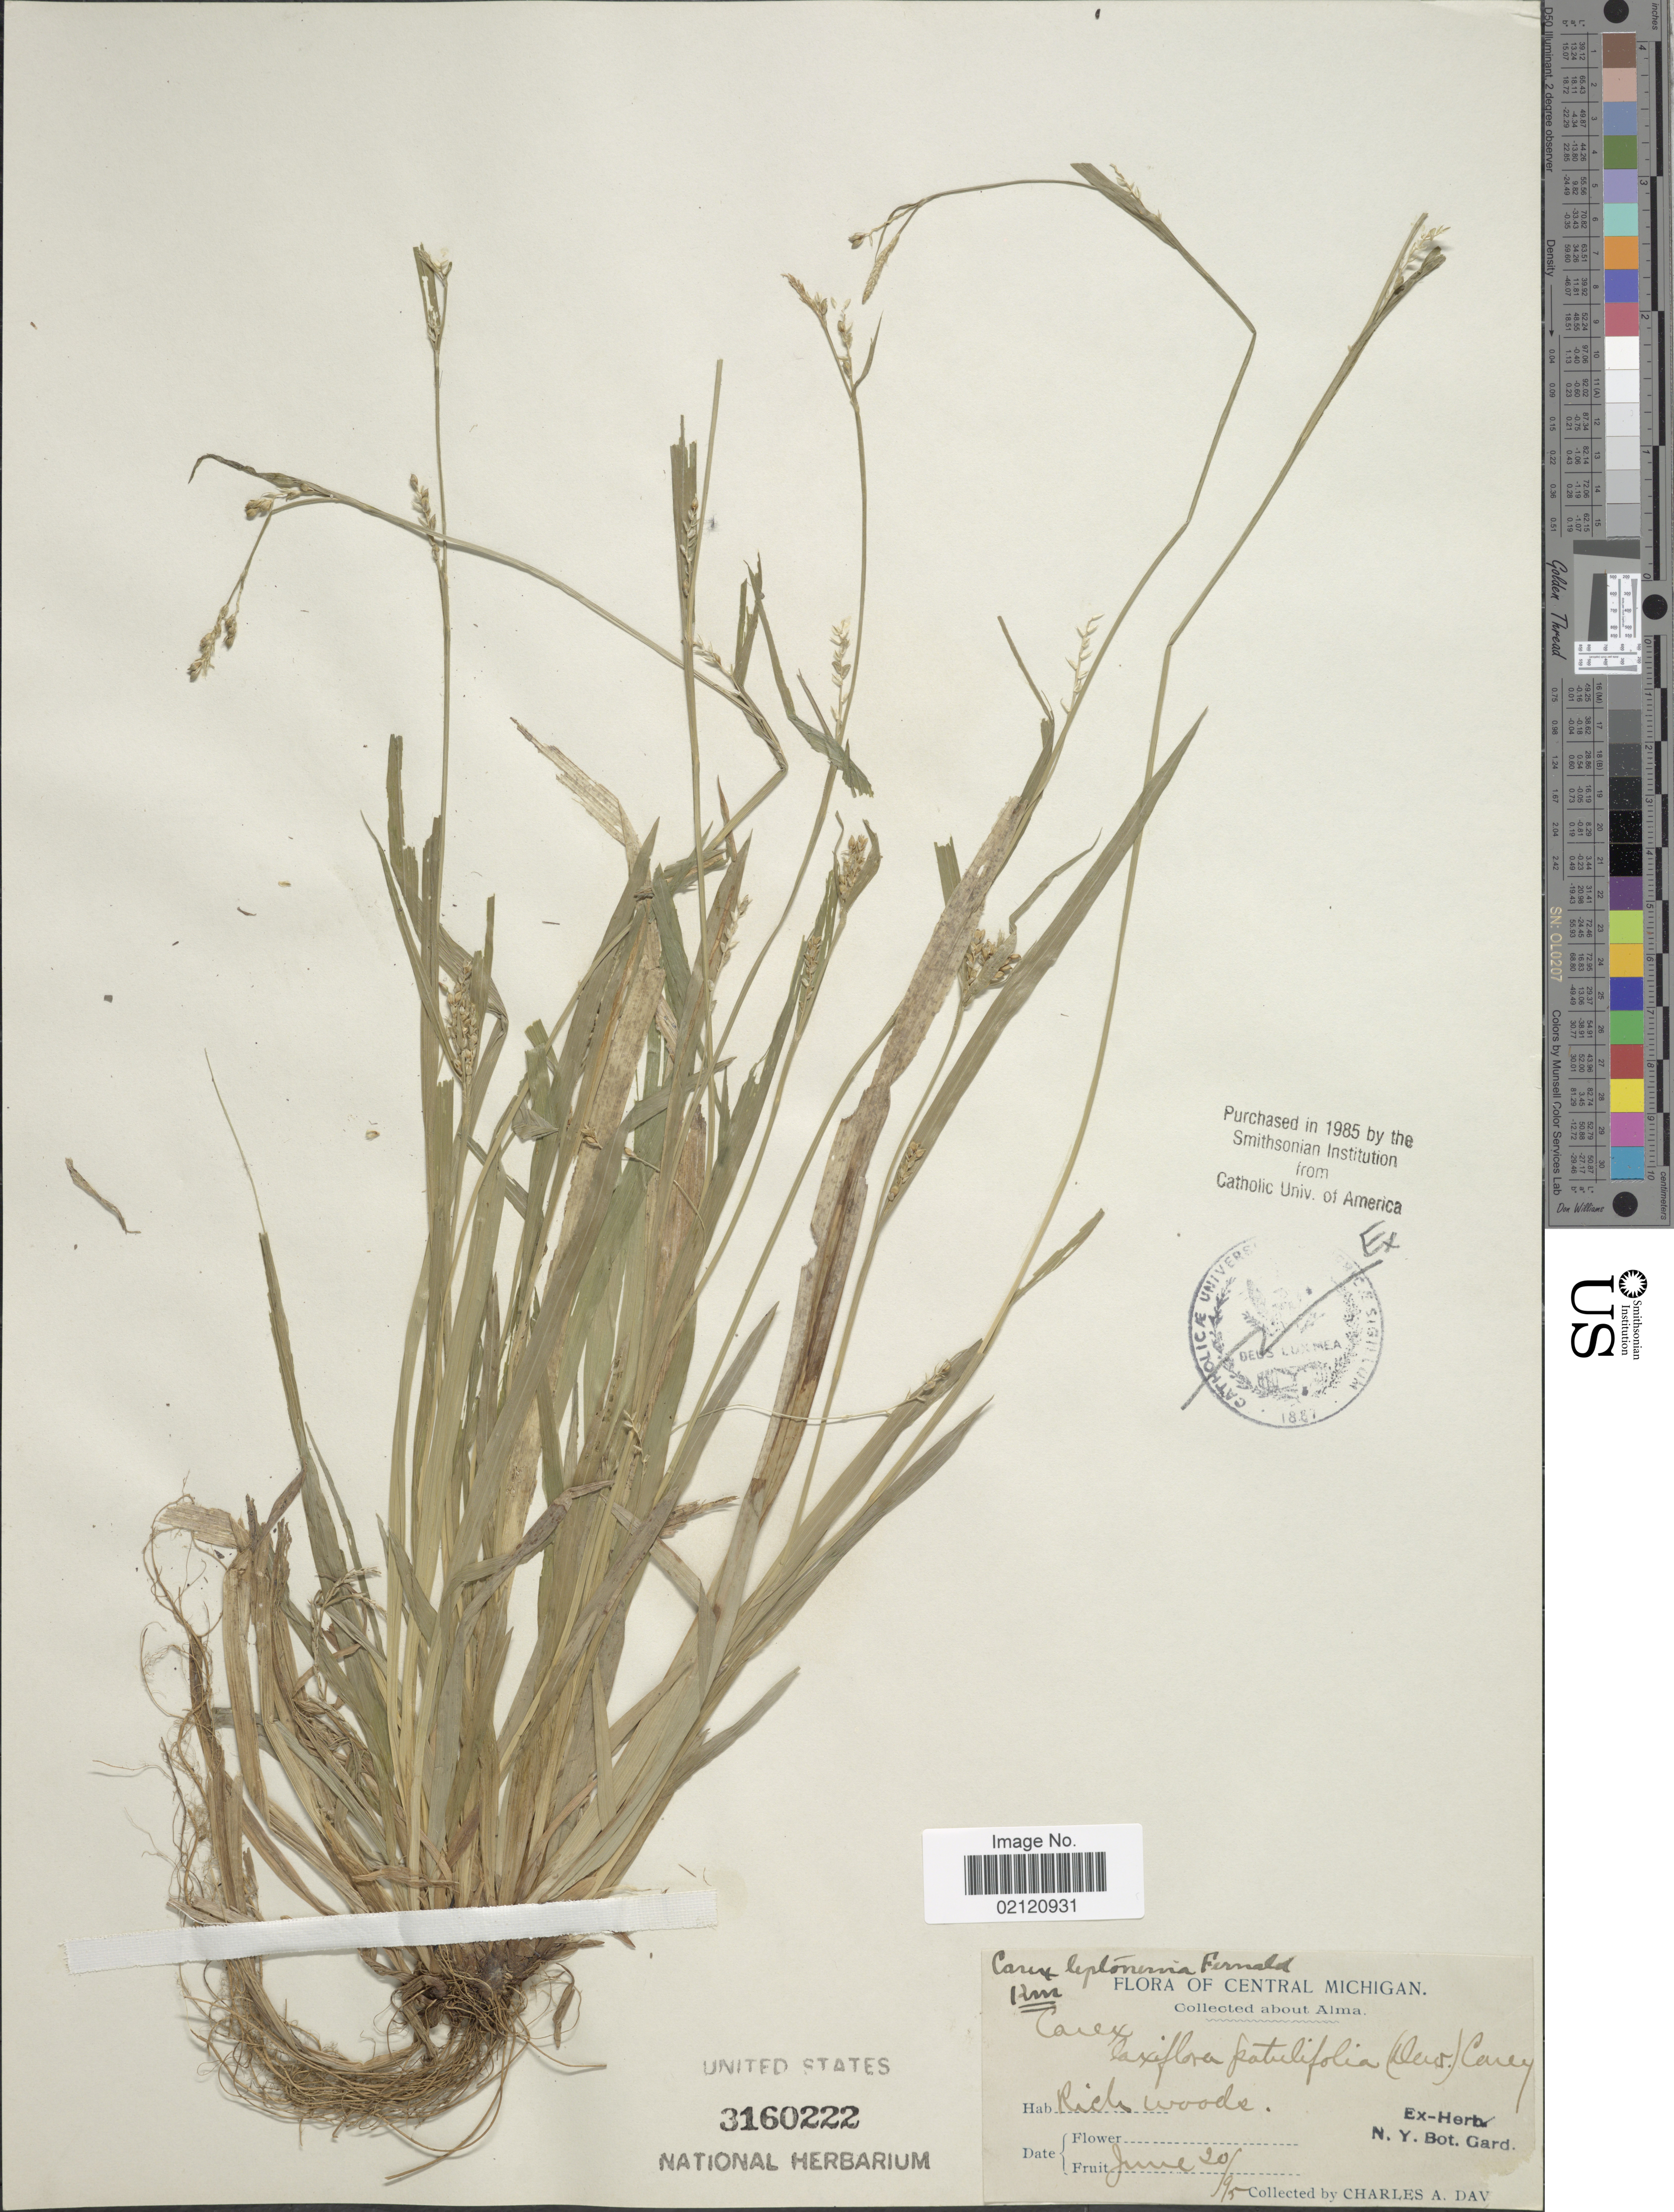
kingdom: Plantae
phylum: Tracheophyta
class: Liliopsida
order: Poales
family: Cyperaceae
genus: Carex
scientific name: Carex leptonervia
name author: (Fernald) Fernald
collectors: C. Davis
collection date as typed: Transcribed d/m/y: 20/6/95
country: United States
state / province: Michigan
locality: Central Michigan, about Alma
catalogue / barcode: US 3160222